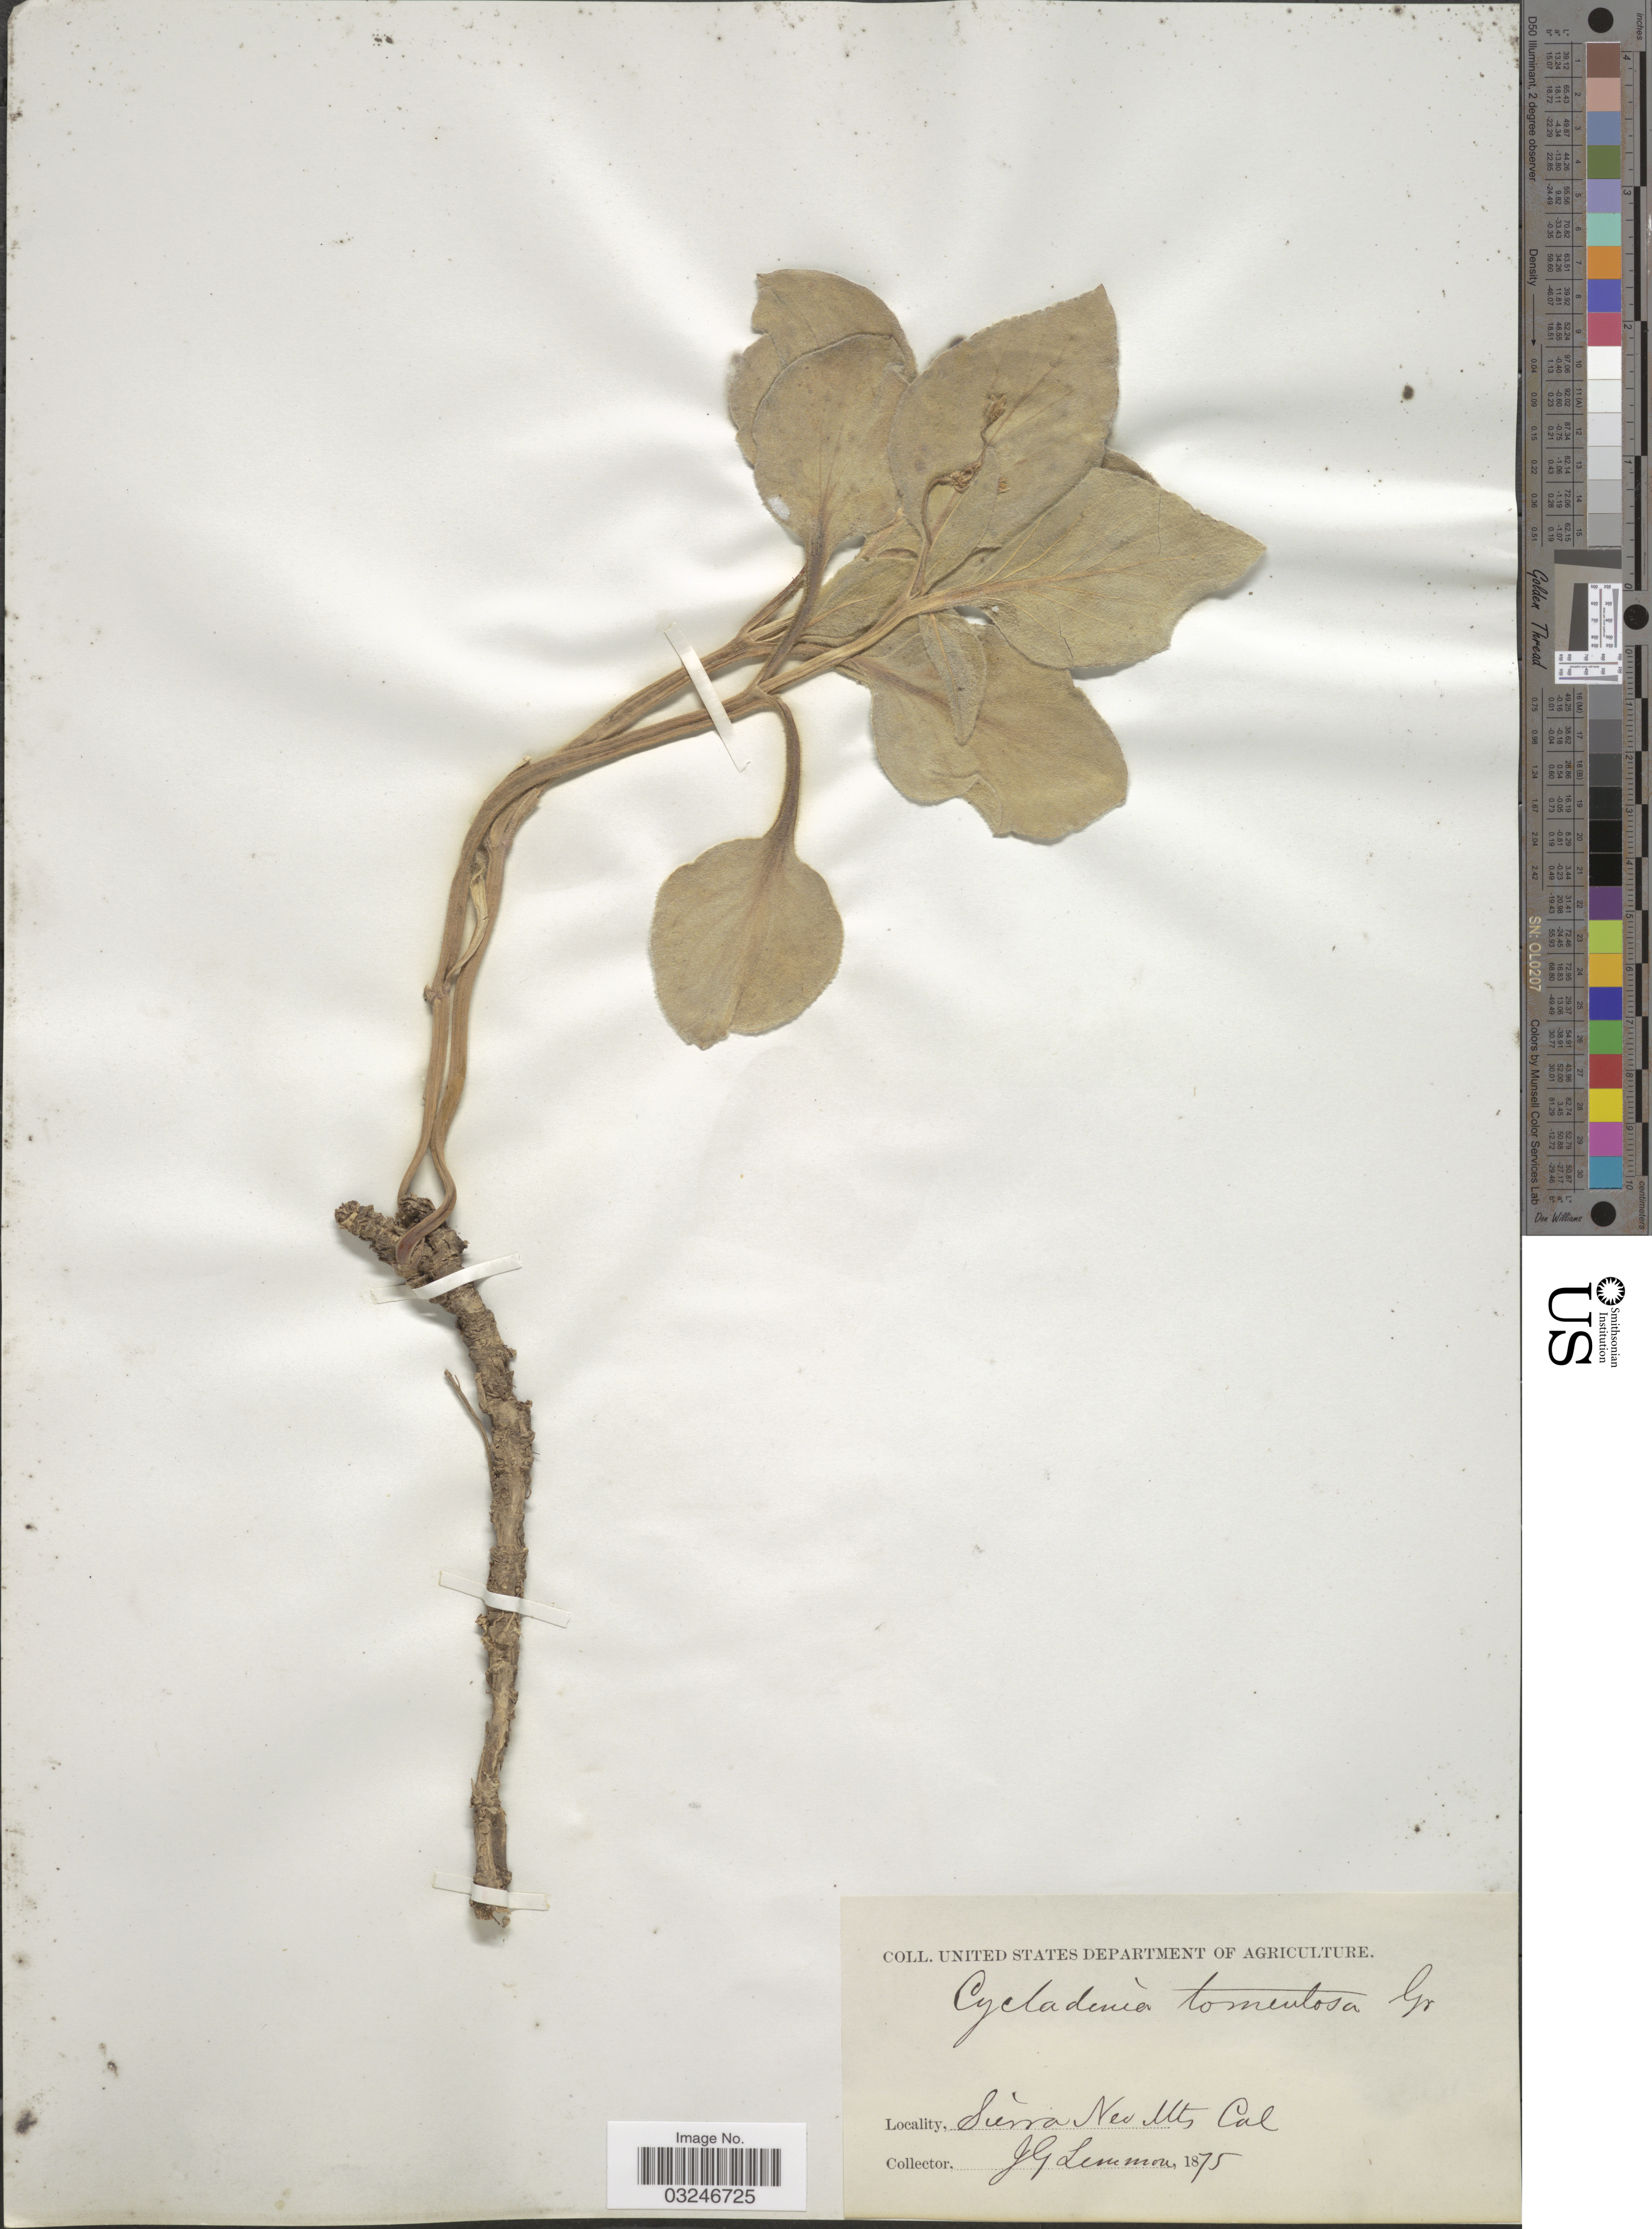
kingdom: Plantae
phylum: Tracheophyta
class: Magnoliopsida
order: Gentianales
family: Apocynaceae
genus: Cycladenia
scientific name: Cycladenia tomentosa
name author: A. Gray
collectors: J. Lemmon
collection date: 1875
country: United States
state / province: California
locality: Sierra Nev Mts.